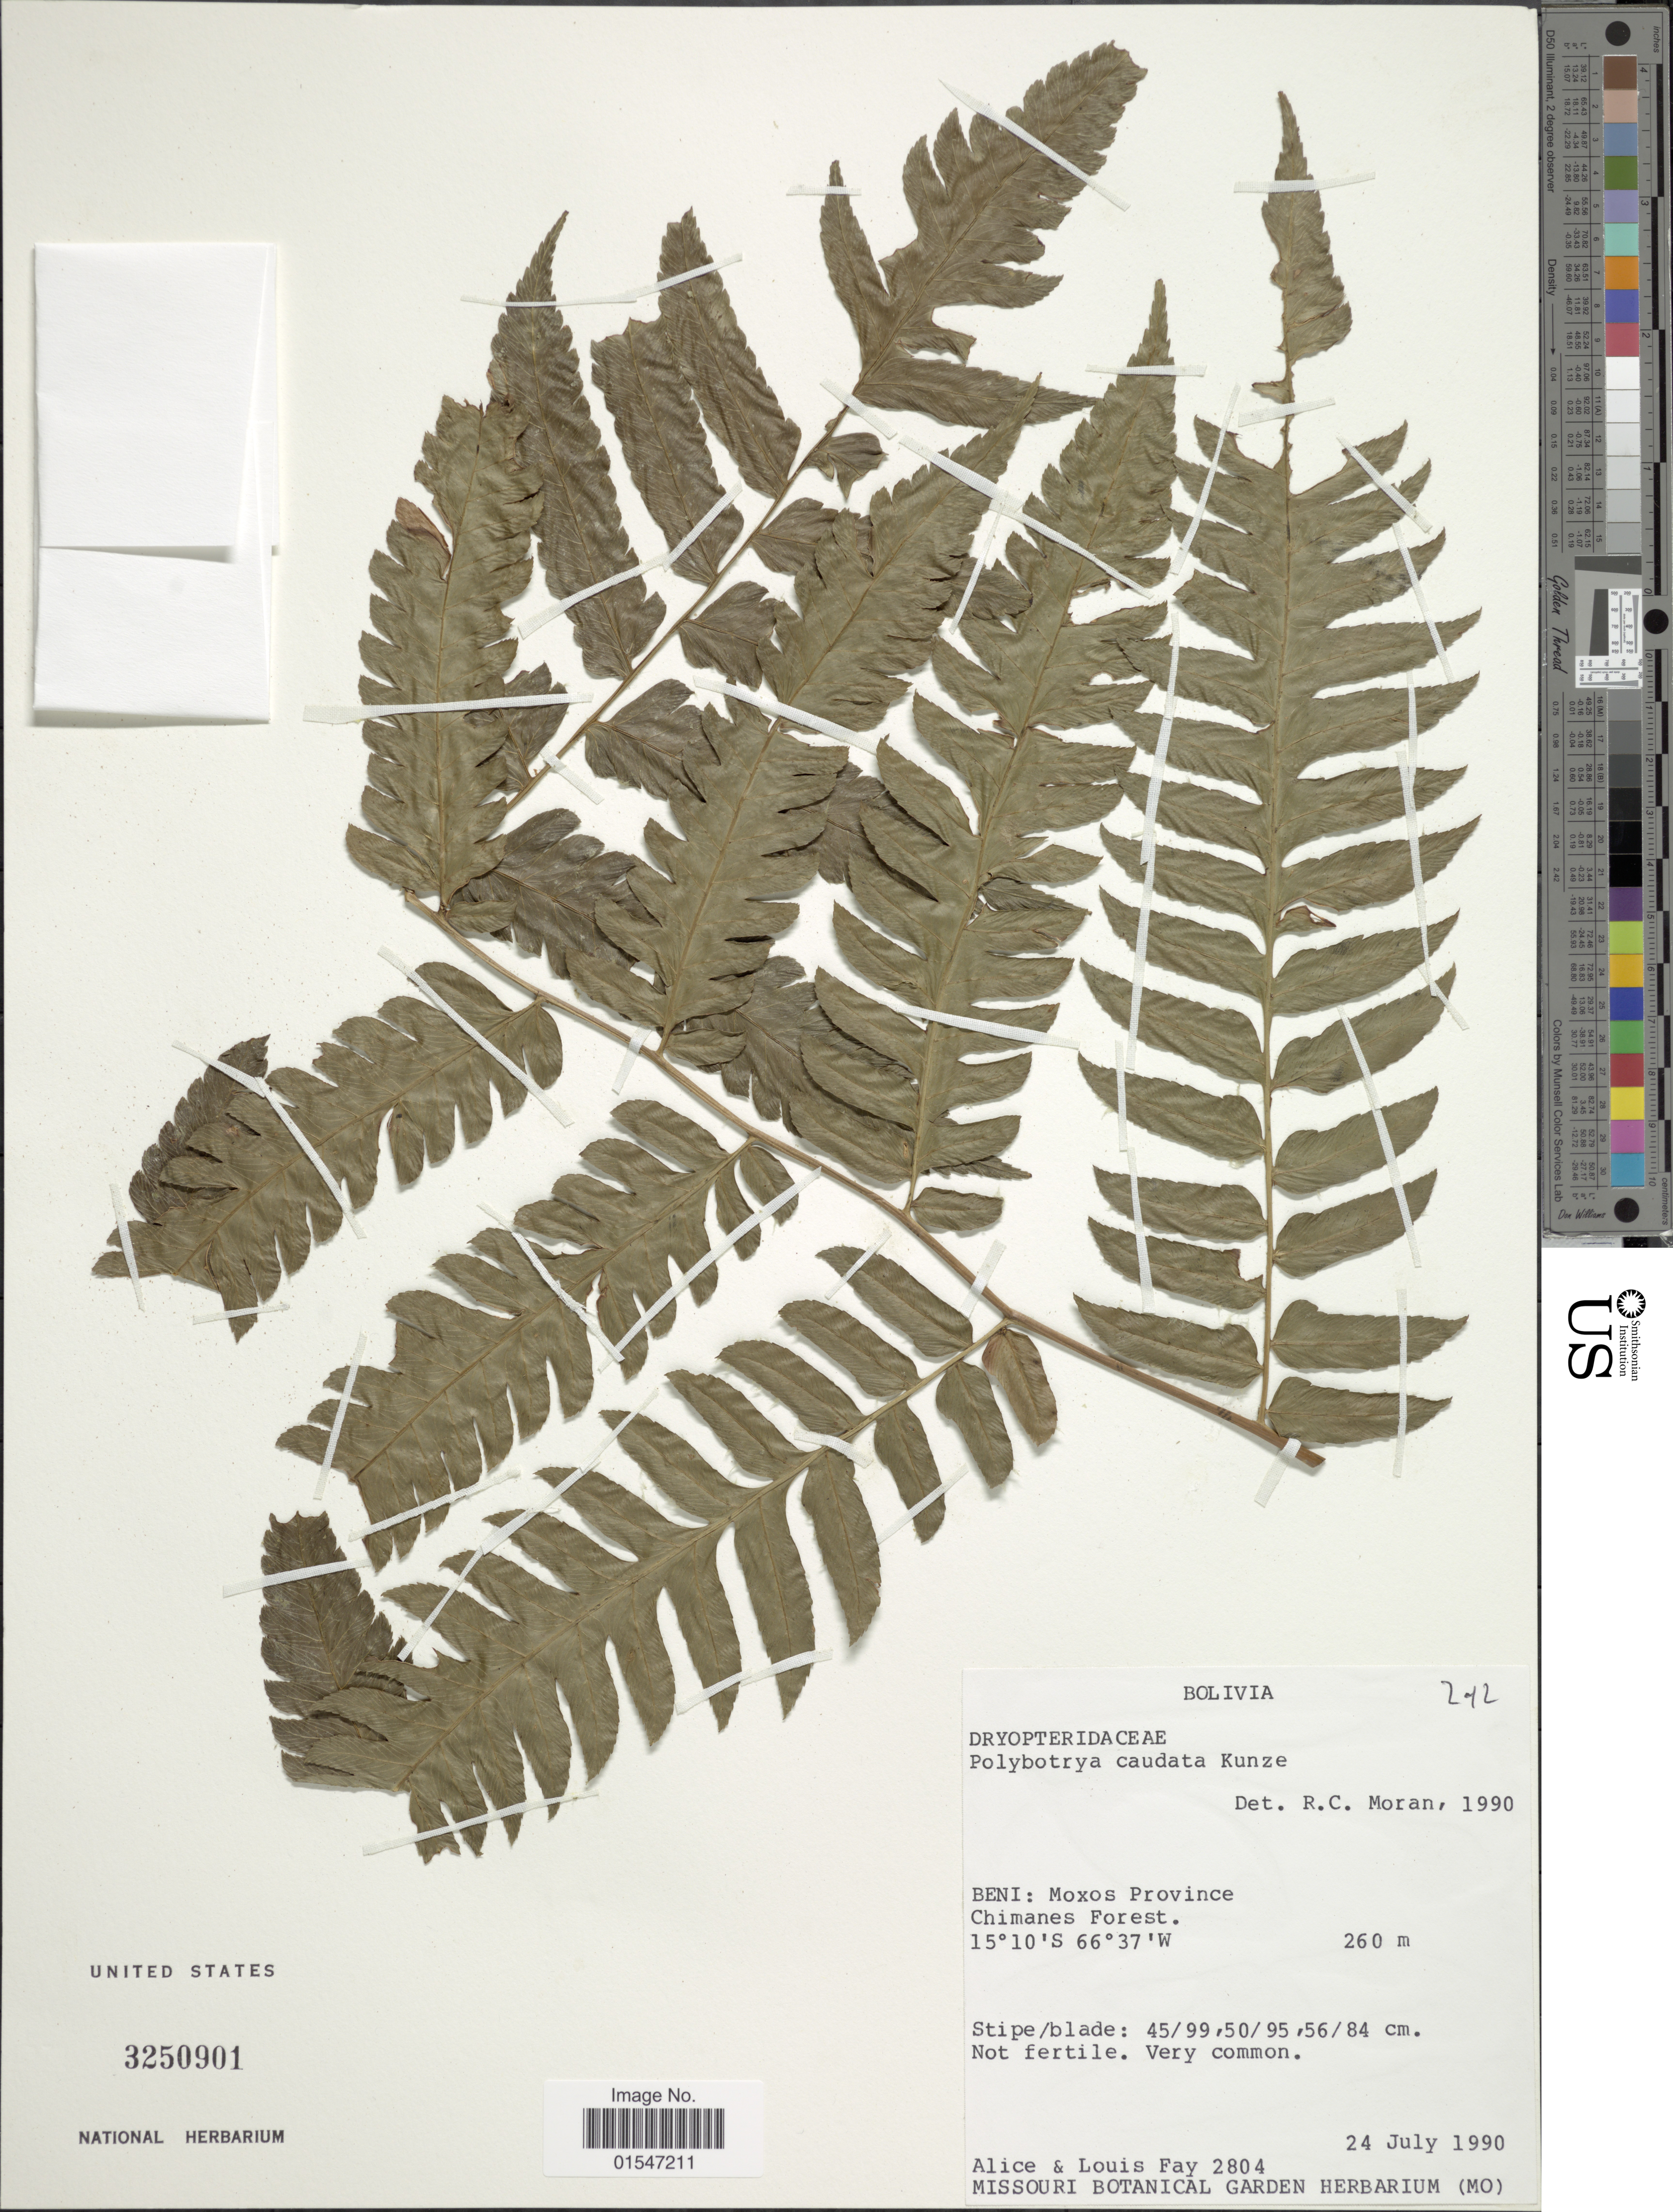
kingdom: Plantae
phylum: Tracheophyta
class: Polypodiopsida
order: Polypodiales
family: Dryopteridaceae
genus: Polybotrya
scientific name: Polybotrya caudata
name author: Kunze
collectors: A. Fay & L. Fay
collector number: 2804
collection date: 1990-07-24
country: Bolivia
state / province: Beni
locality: Moxos Province, Chimas Forest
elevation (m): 260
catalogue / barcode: US 3250901